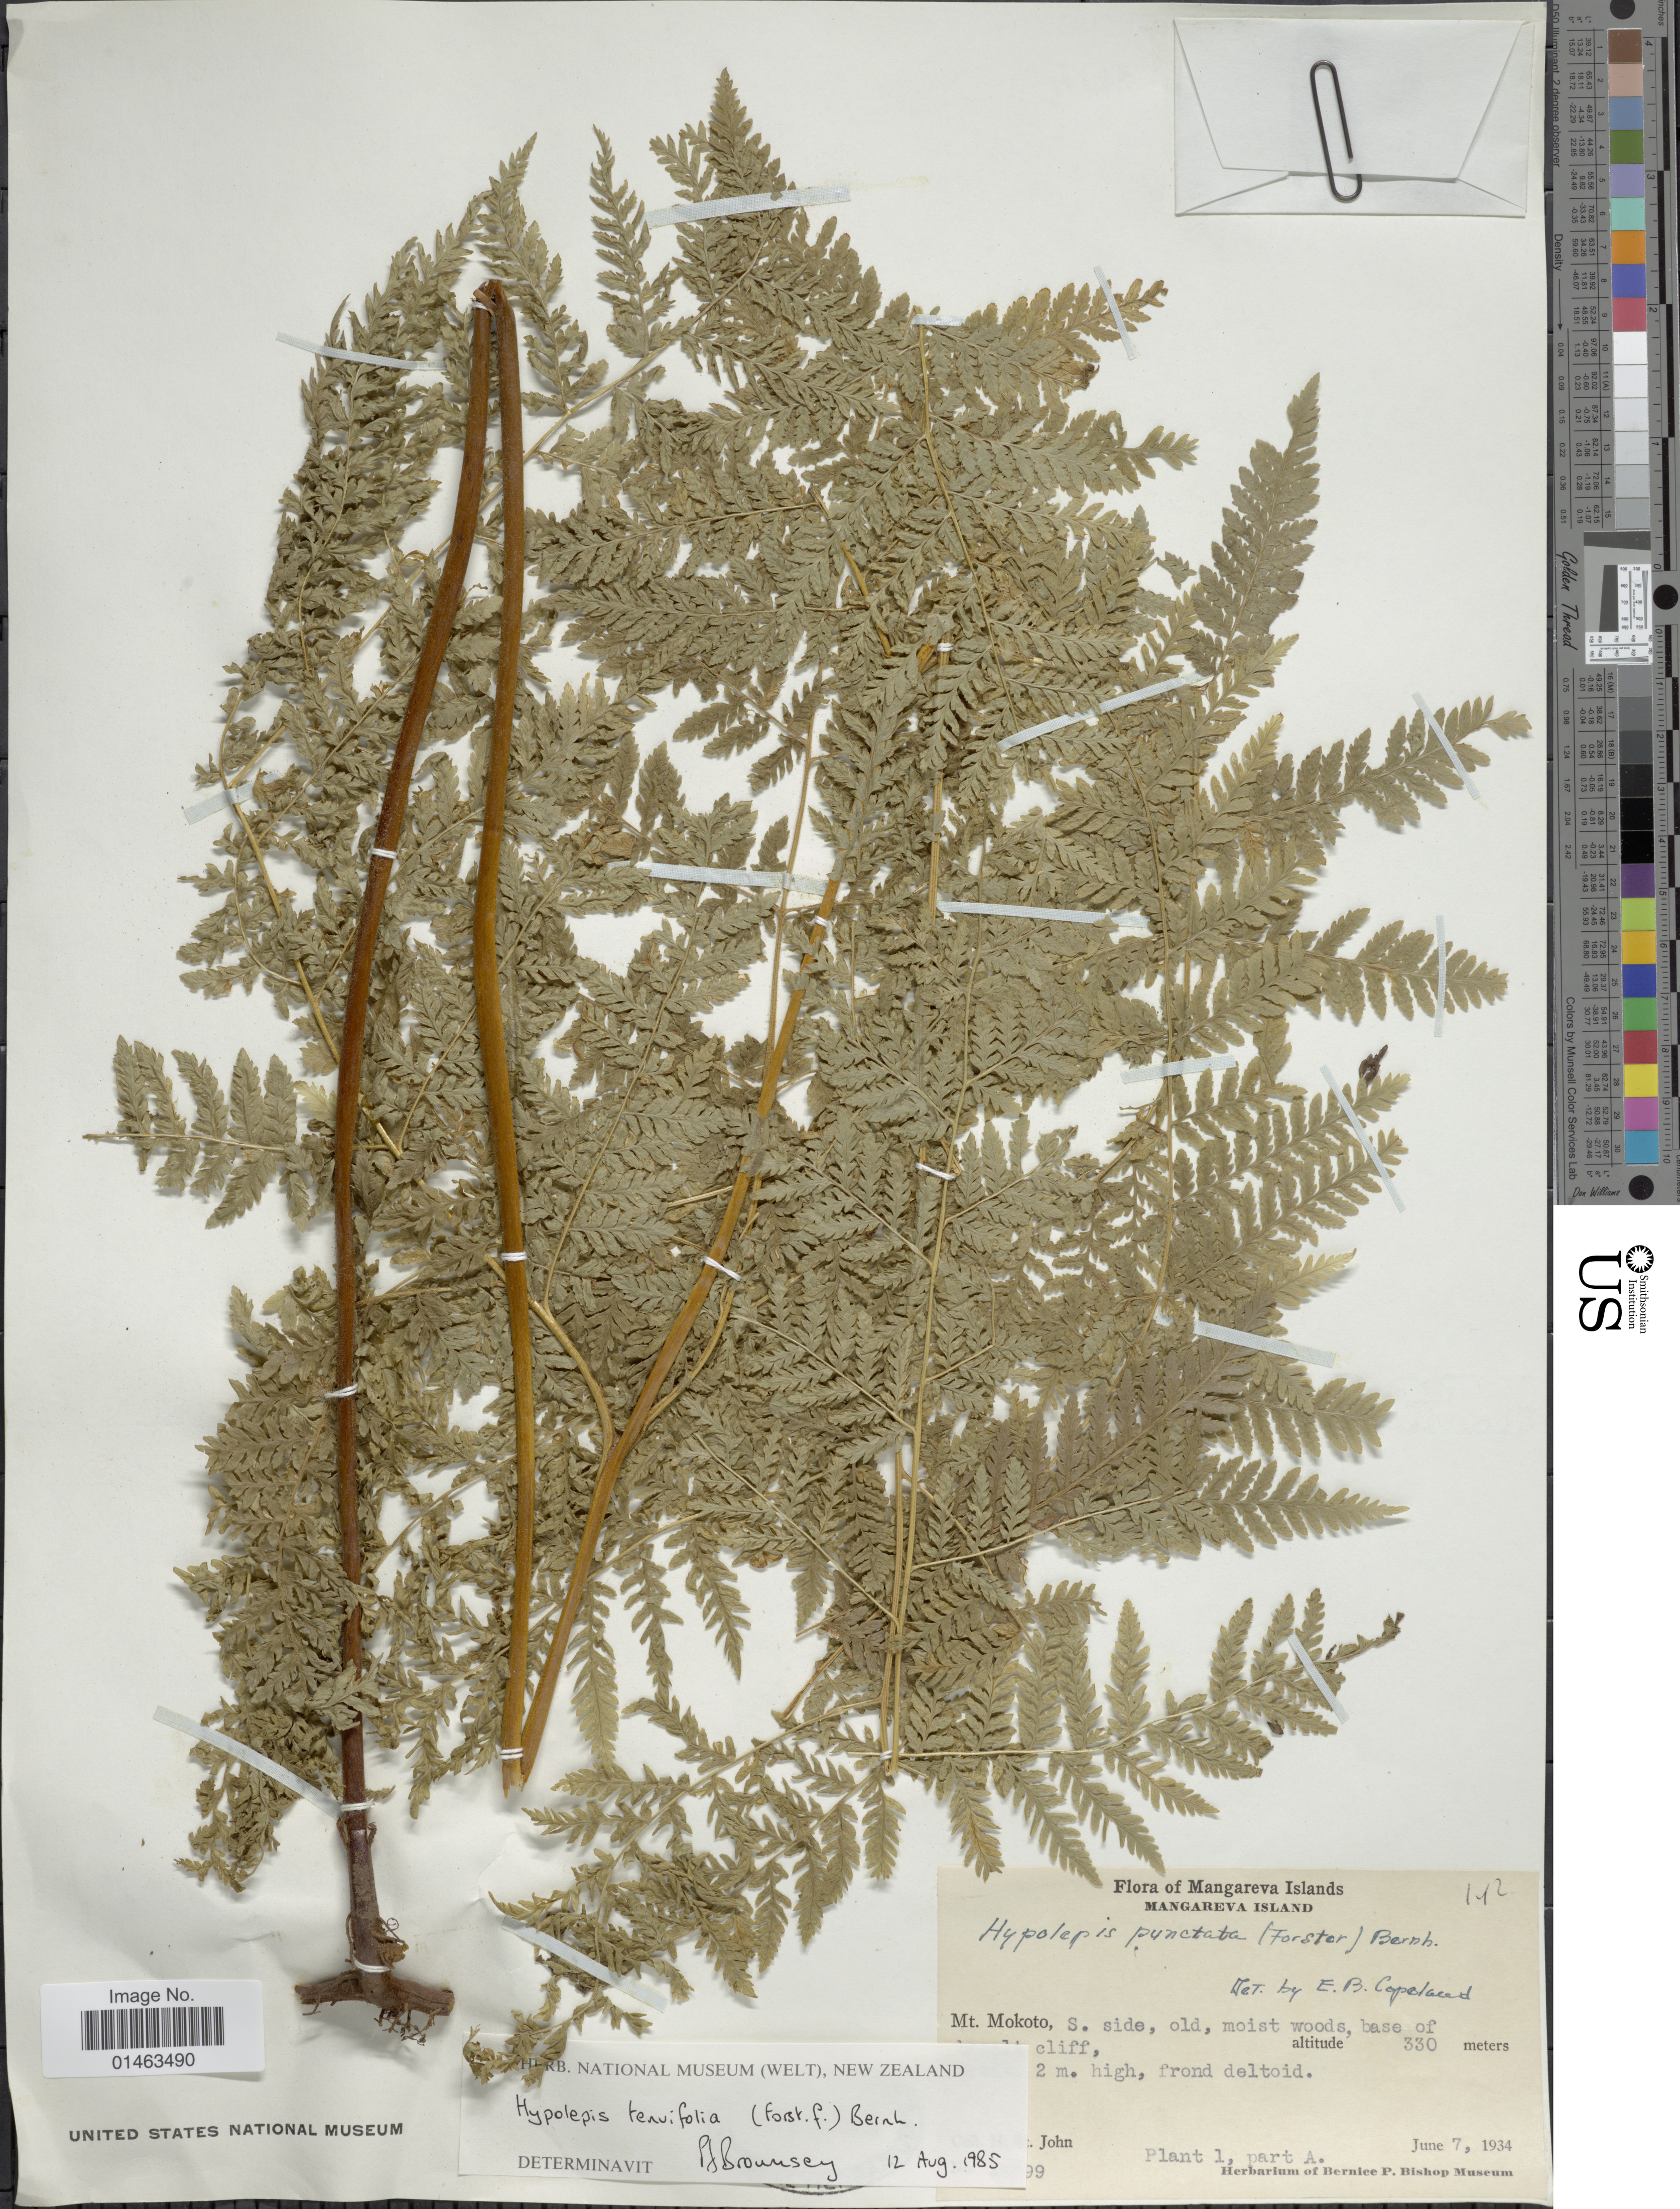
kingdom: Plantae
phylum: Tracheophyta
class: Polypodiopsida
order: Polypodiales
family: Dennstaedtiaceae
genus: Hypolepis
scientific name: Hypolepis tenuifolia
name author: (G. Forst.) Bernh.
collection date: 1934-06-07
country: French Polynesia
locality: Mangareva Islands. Mt. Mokoto, S. side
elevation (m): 330